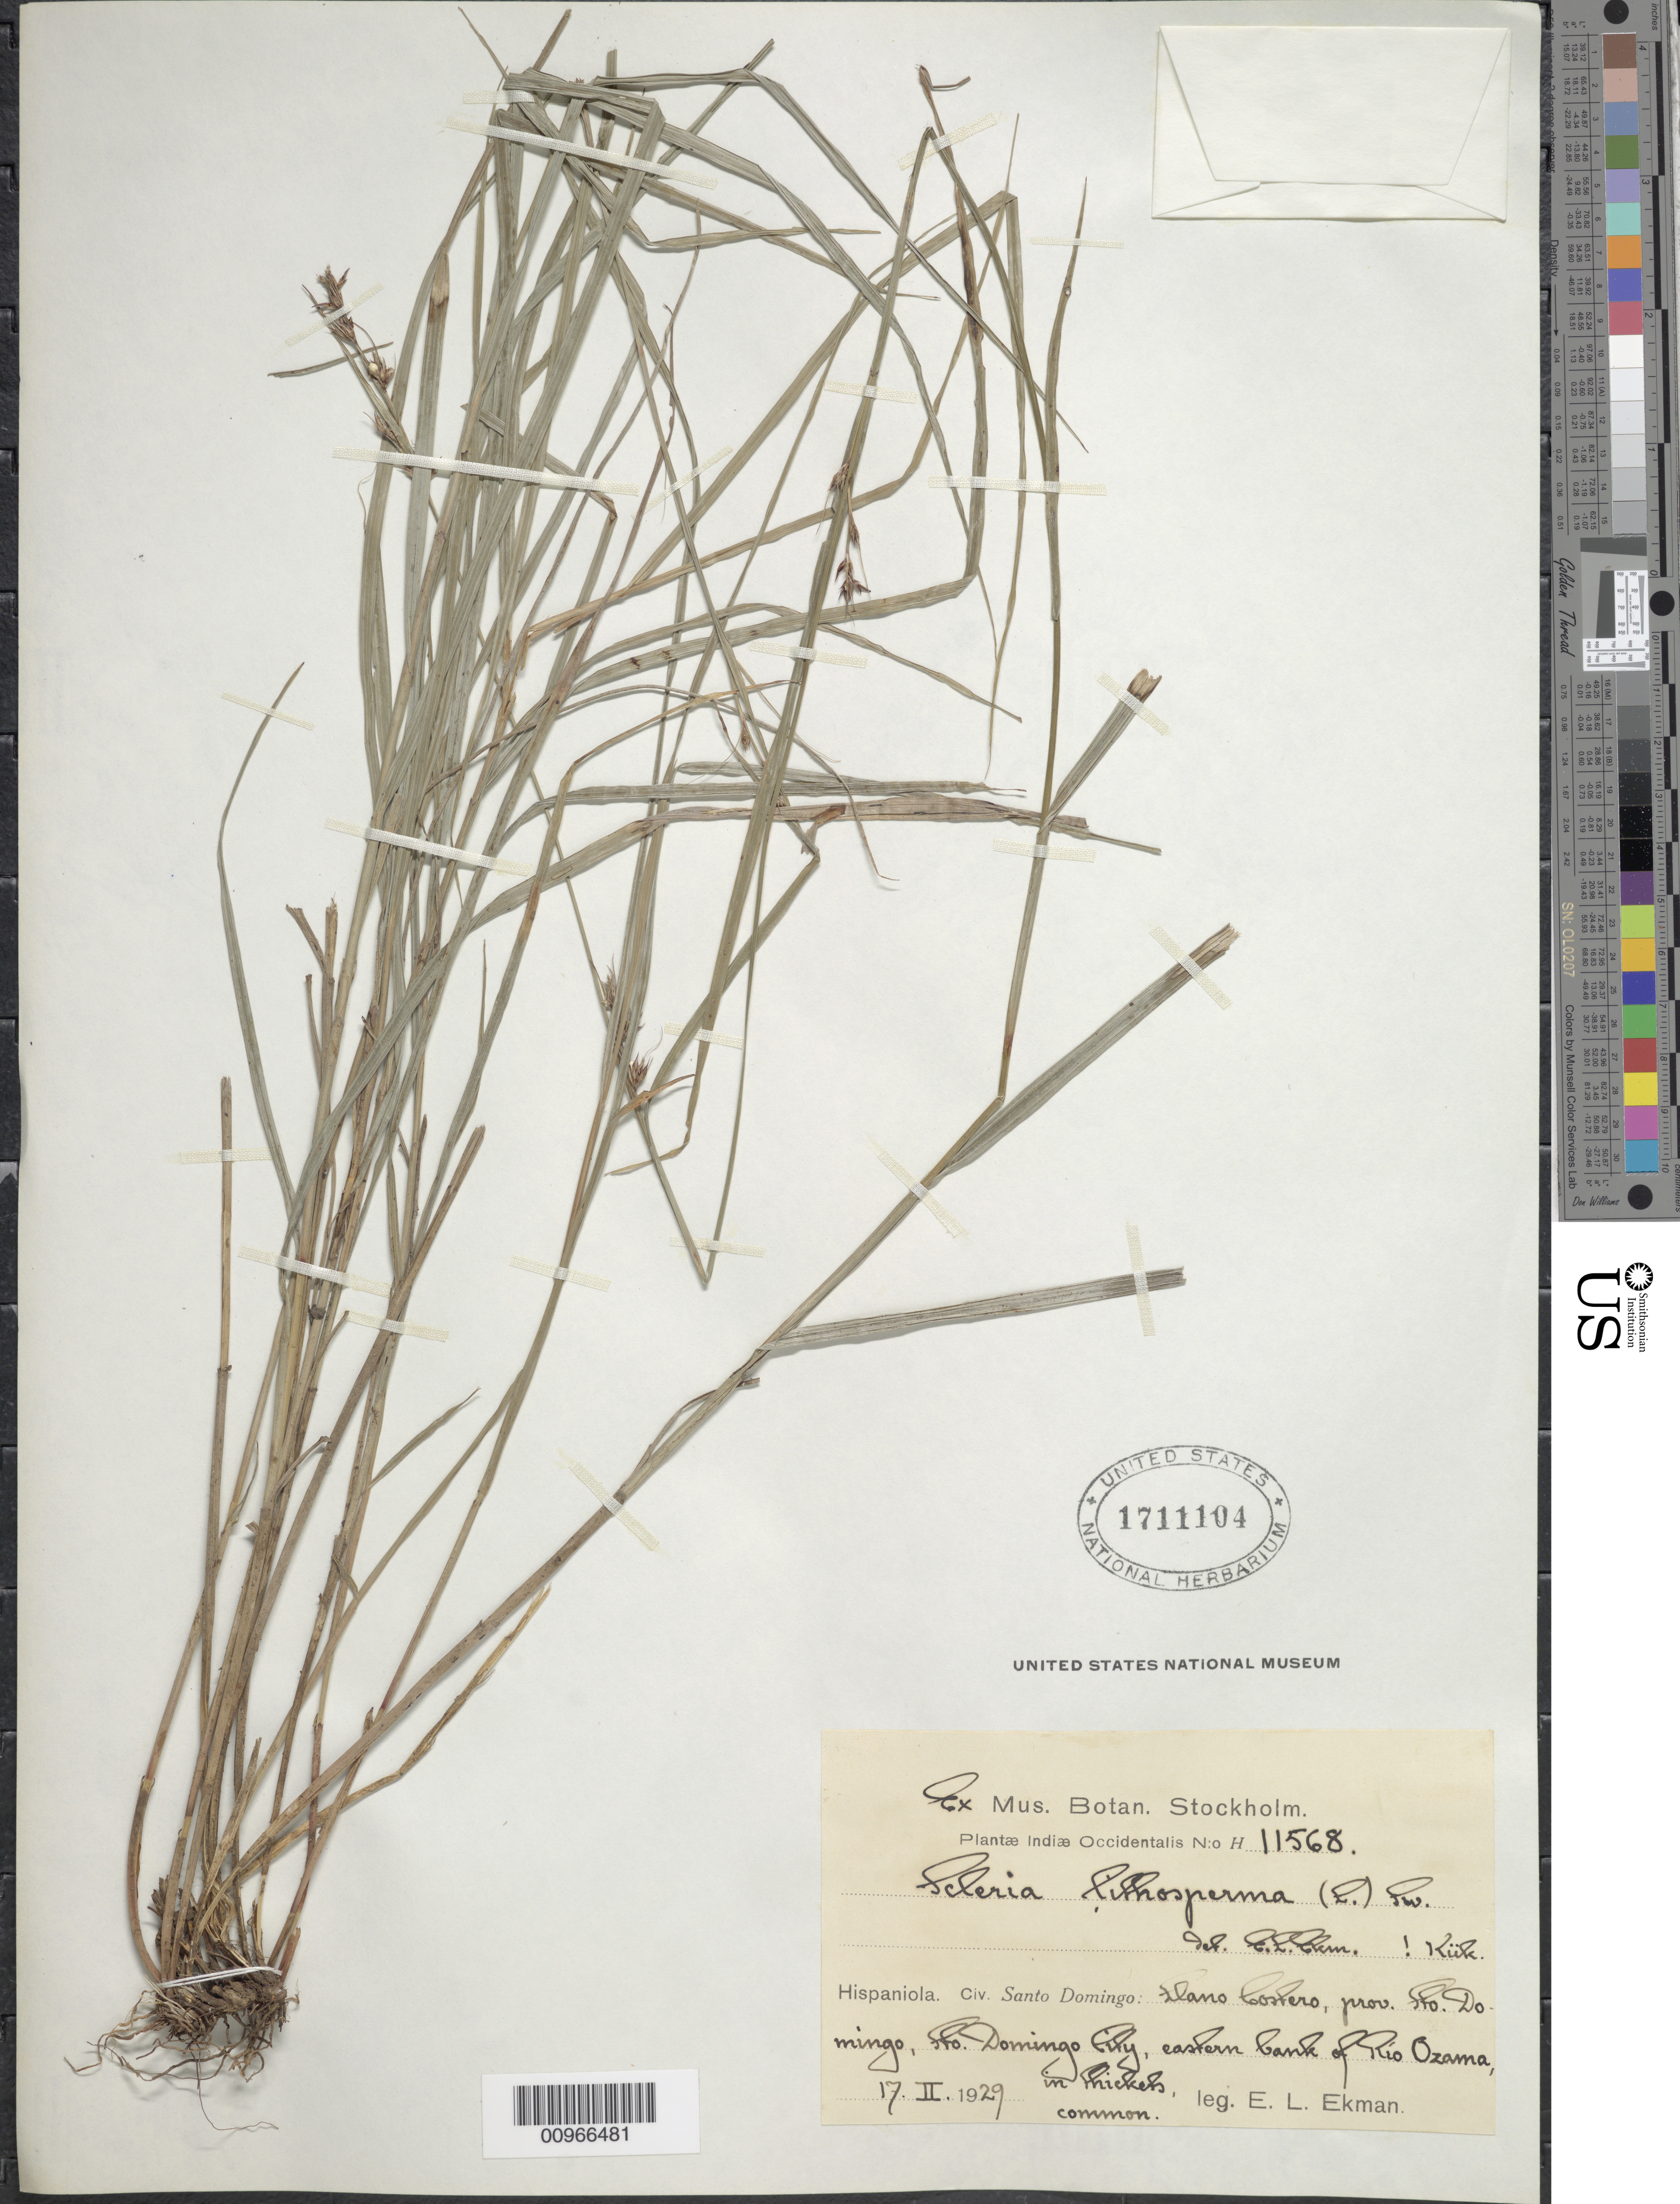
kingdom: Plantae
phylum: Tracheophyta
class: Liliopsida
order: Poales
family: Cyperaceae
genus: Scleria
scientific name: Scleria lithosperma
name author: (L.) Sw.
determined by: Kükenthal, G.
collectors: E. L. Ekman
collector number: H 11568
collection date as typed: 17 Feb 1929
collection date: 1929-02-17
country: Dominican Republic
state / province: Santo Domingo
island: Hispaniola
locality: Llano Costero, Santo Domingo City, eastern bank of Río Ozama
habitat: In thickets on river bank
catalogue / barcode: US 1711104